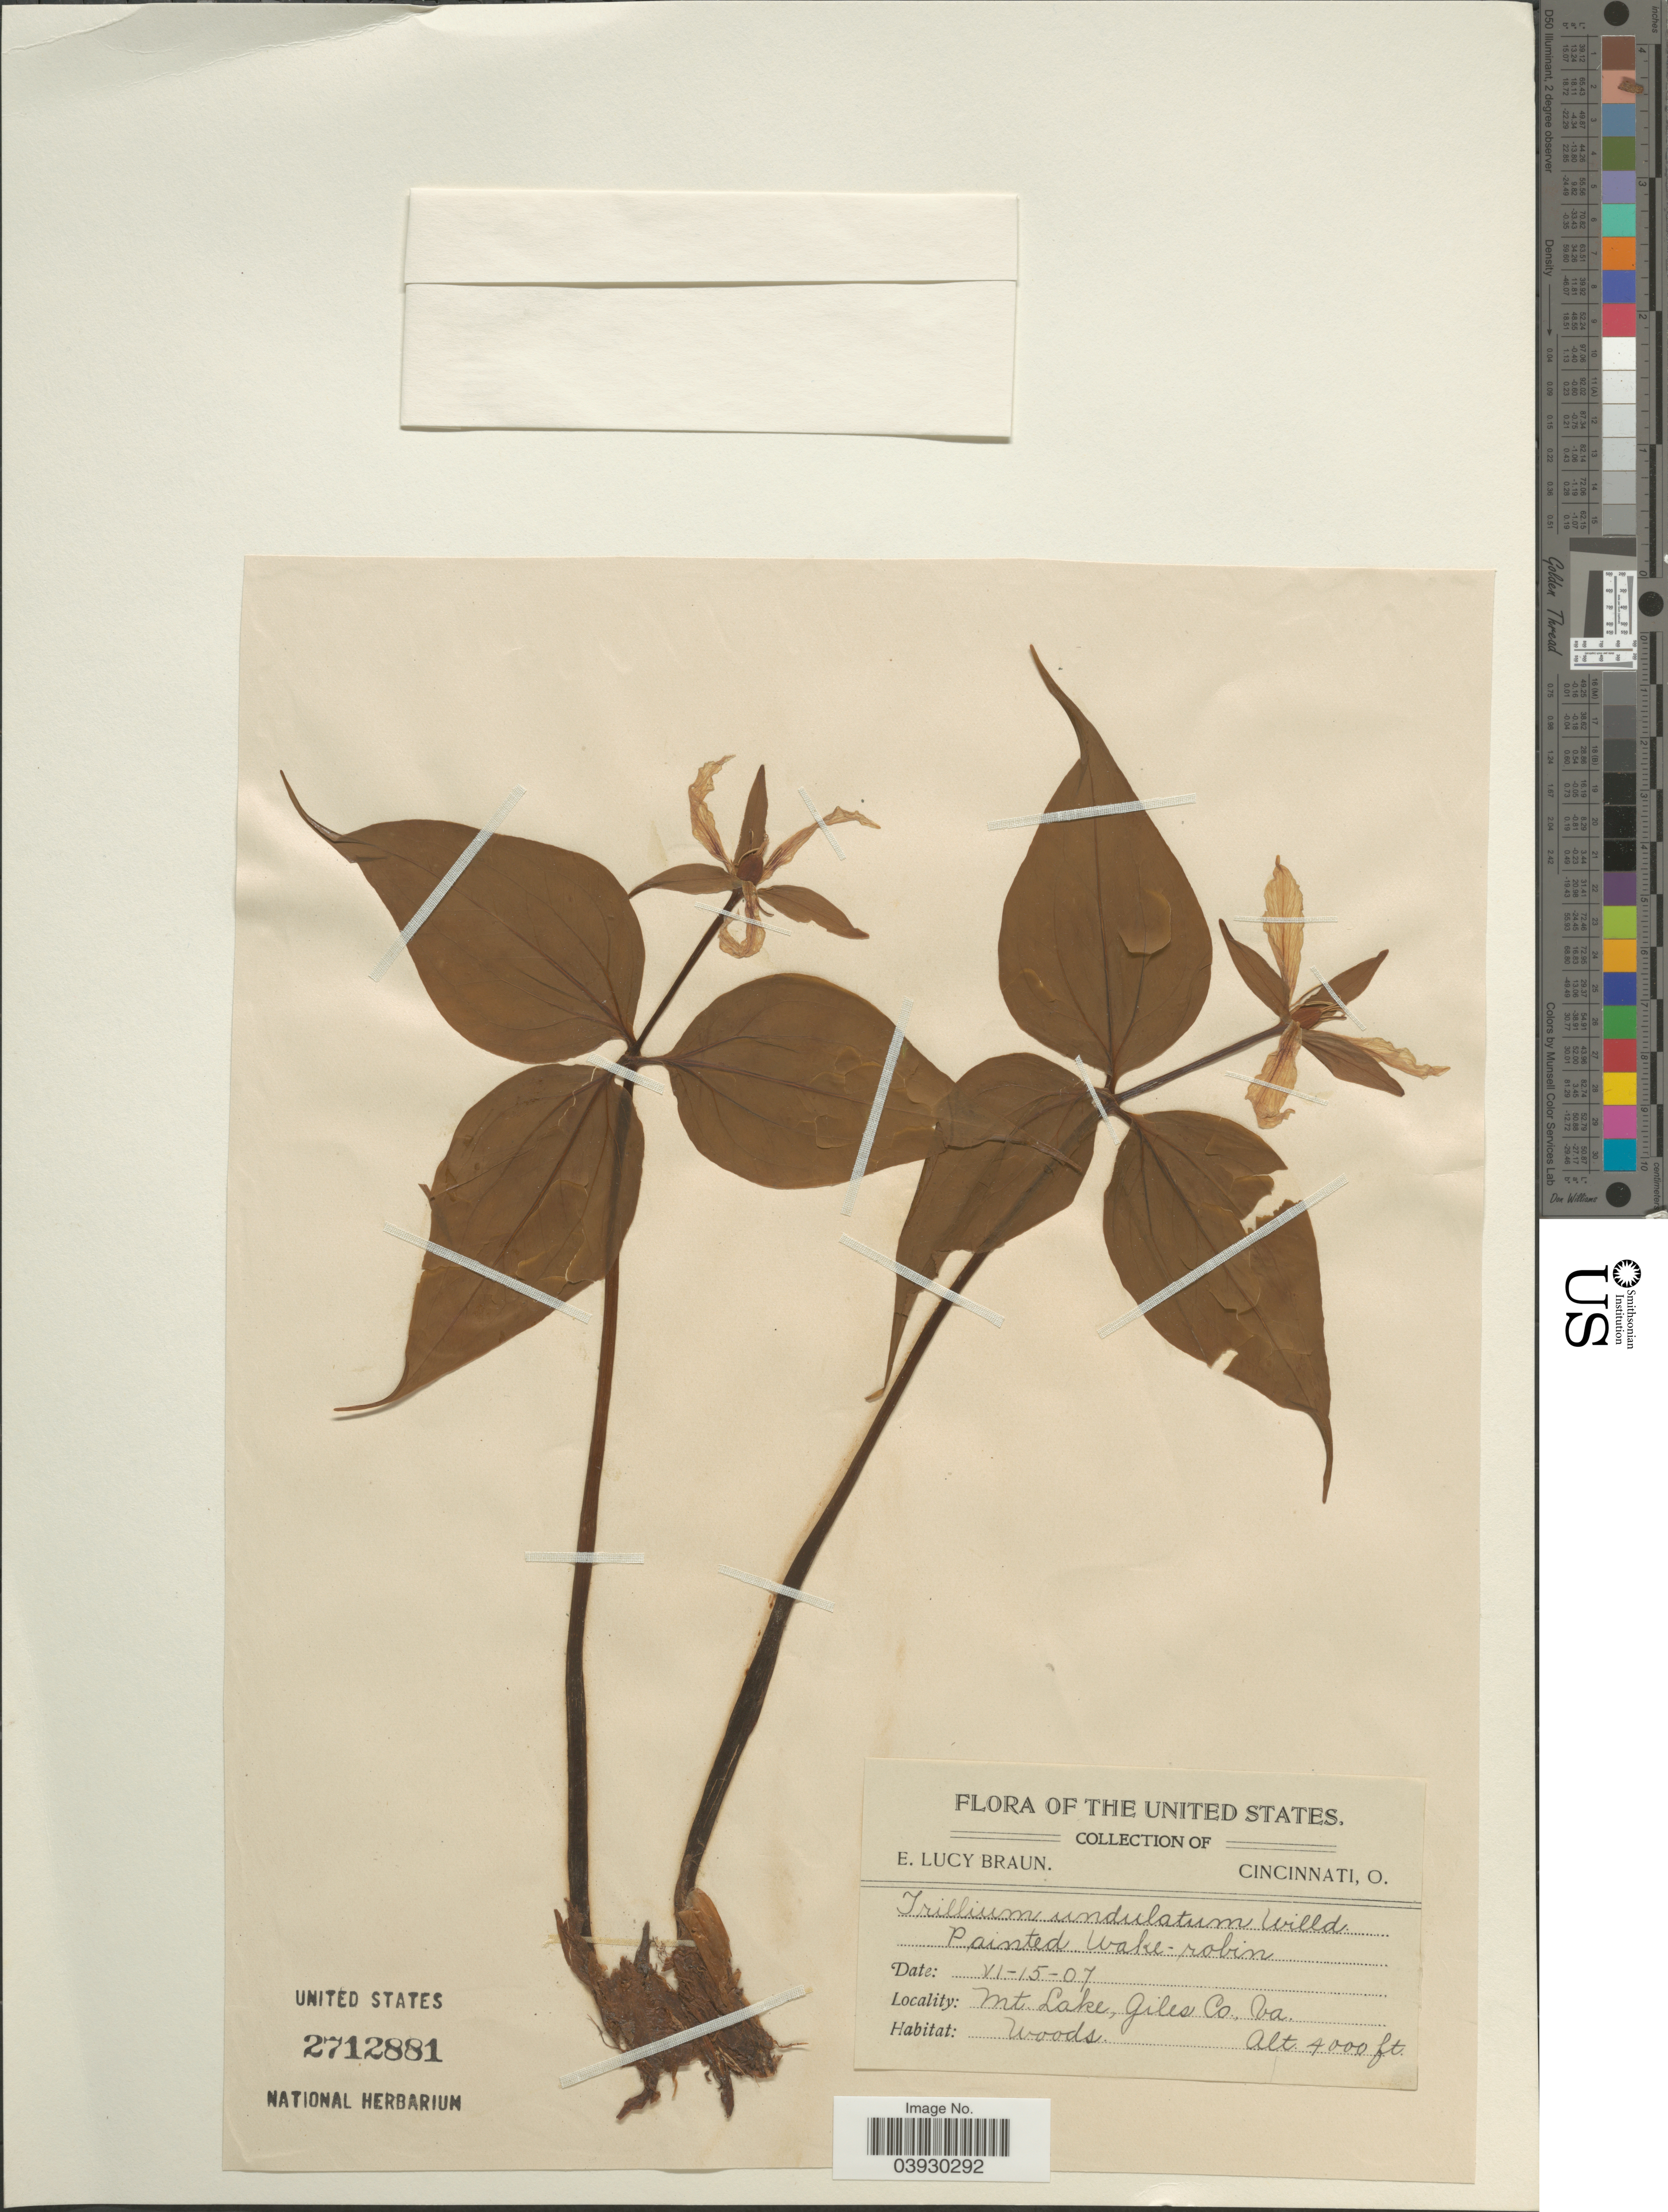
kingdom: Plantae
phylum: Tracheophyta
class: Liliopsida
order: Liliales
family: Melanthiaceae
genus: Trillium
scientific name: Trillium undulatum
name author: Willd.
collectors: E. L. Braun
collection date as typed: Transcribed d/m/y: 15/6/7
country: United States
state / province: Virginia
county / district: Giles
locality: Mt. Lake, Giles Co.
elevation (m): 1219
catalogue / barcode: US 2712881